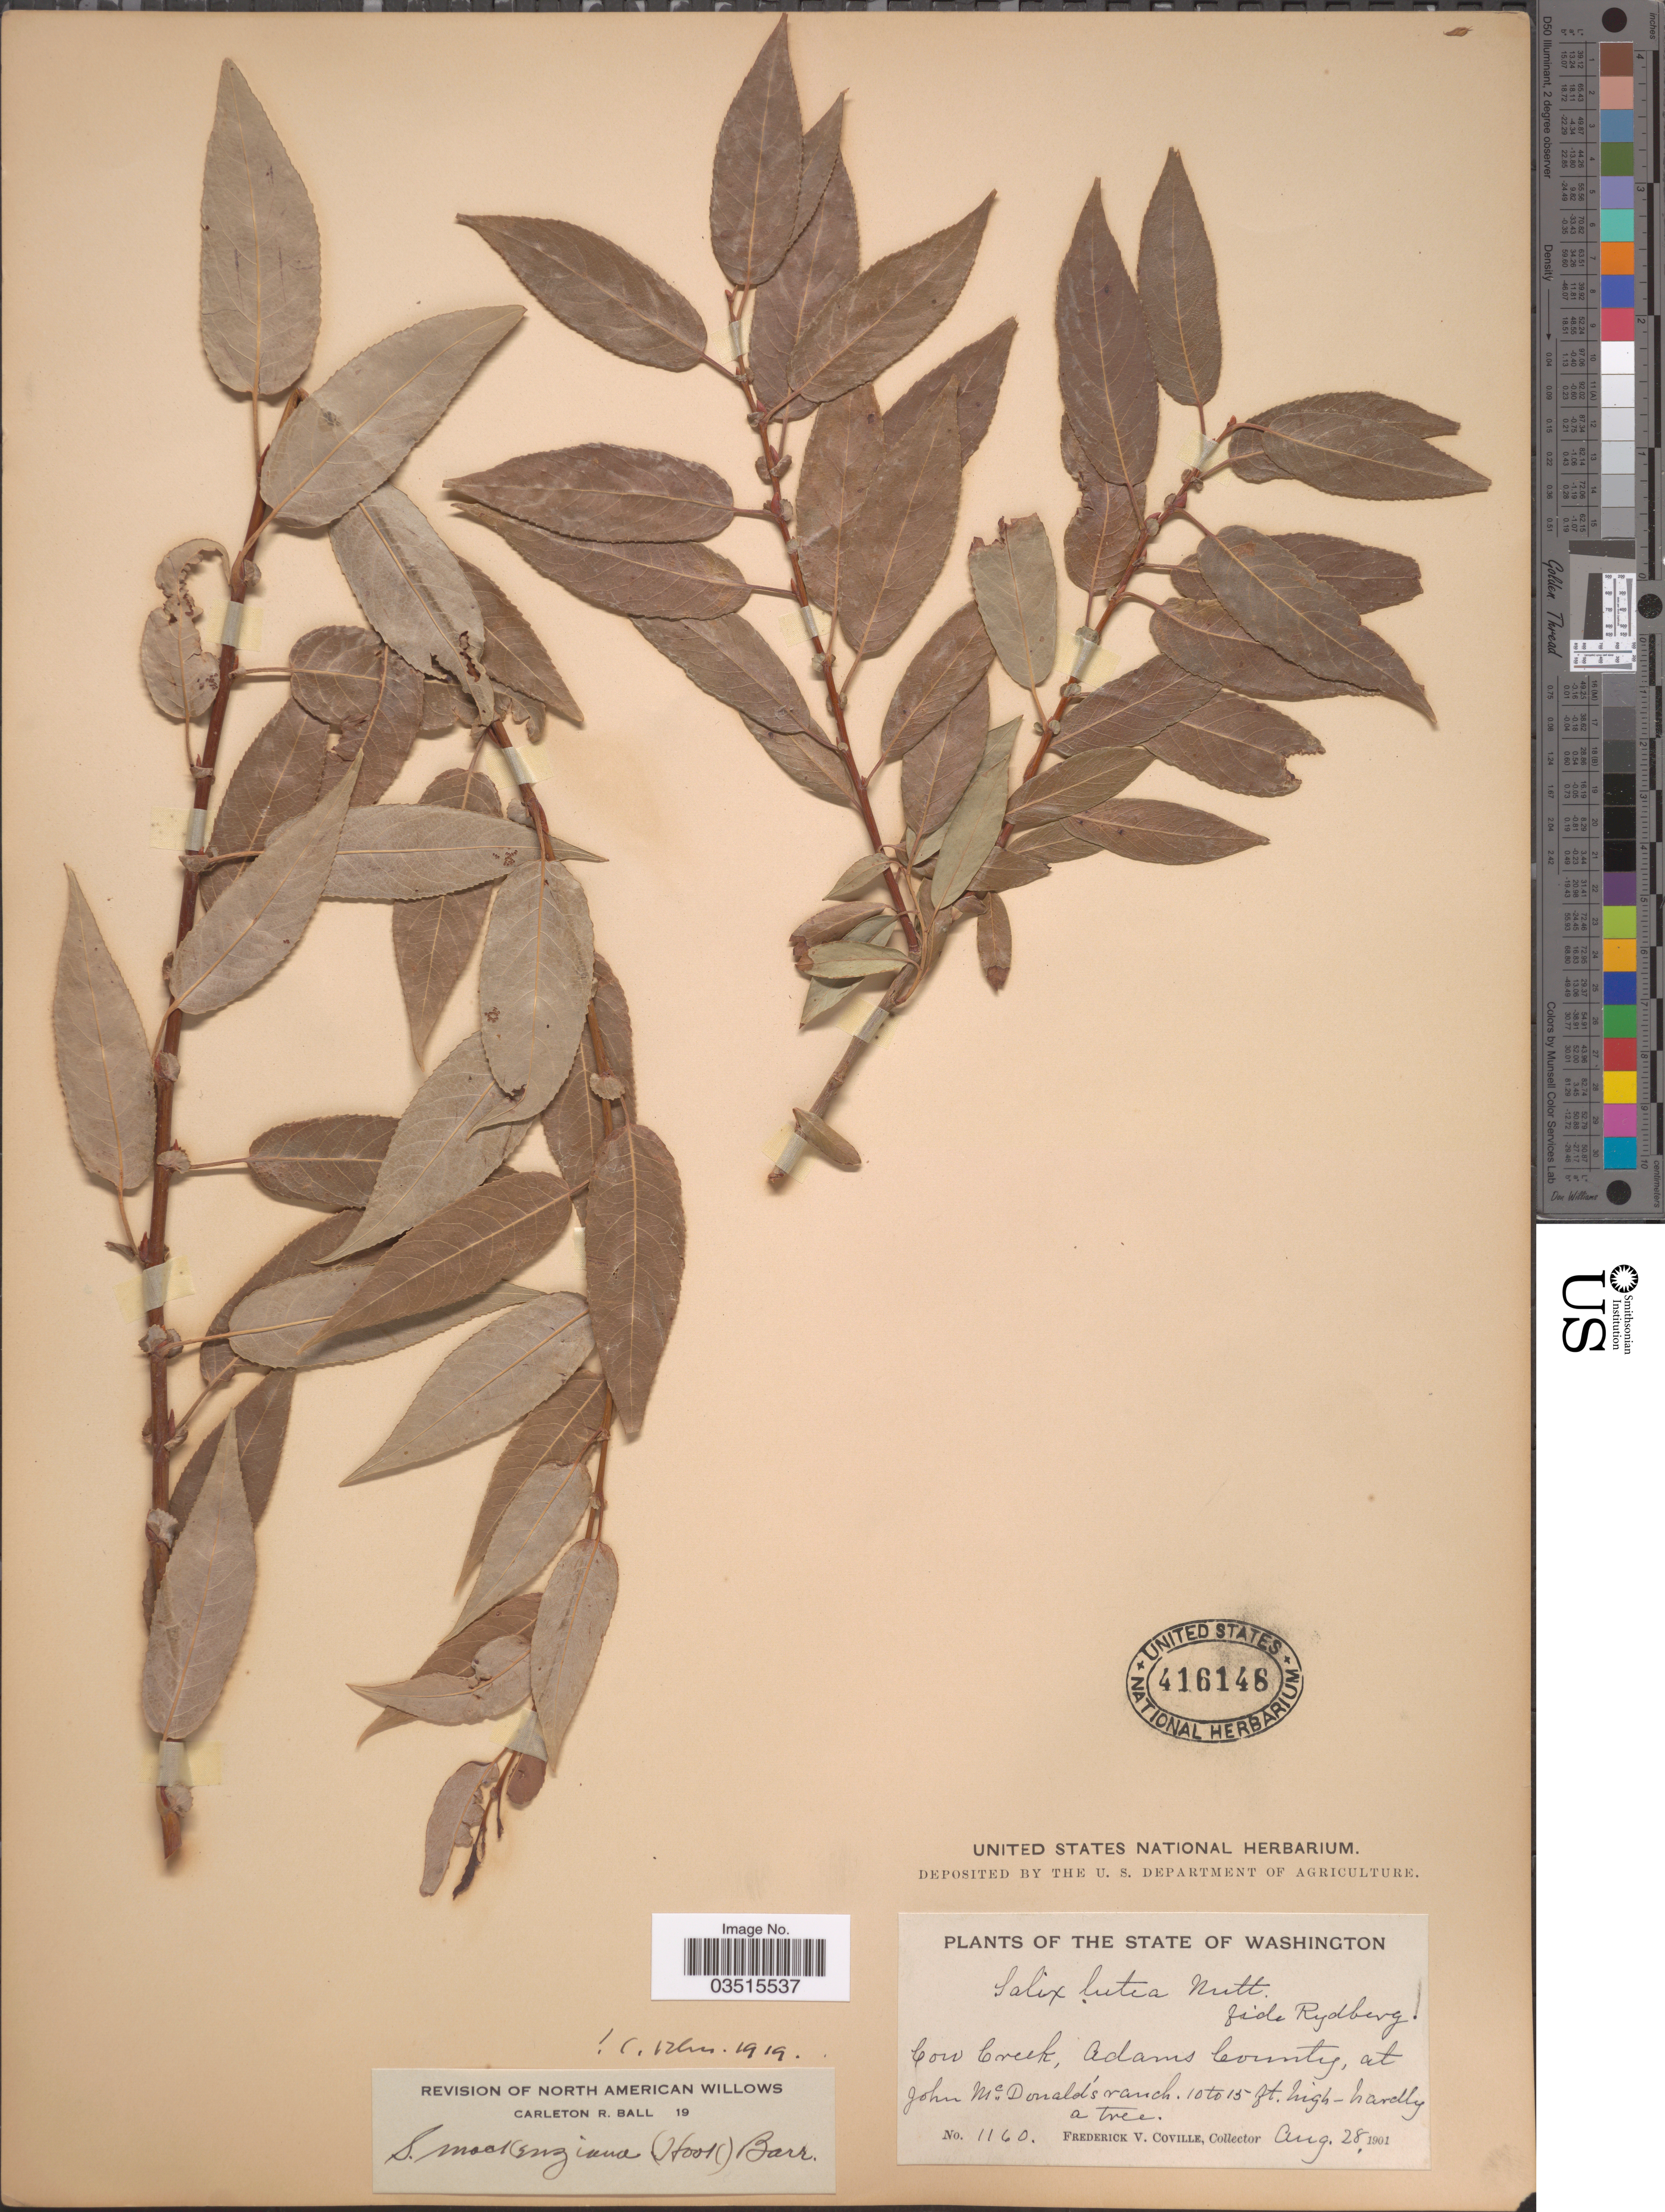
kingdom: Plantae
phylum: Tracheophyta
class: Magnoliopsida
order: Malpighiales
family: Salicaceae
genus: Salix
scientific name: Salix mackenziana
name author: (Hook.) Barratt ex Hook.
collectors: F. V. Coville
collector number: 1160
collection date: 1901-08-28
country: United States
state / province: Washington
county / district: Adams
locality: Cow Creek, Adams County, at John McDonald's ranch.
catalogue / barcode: US 416148